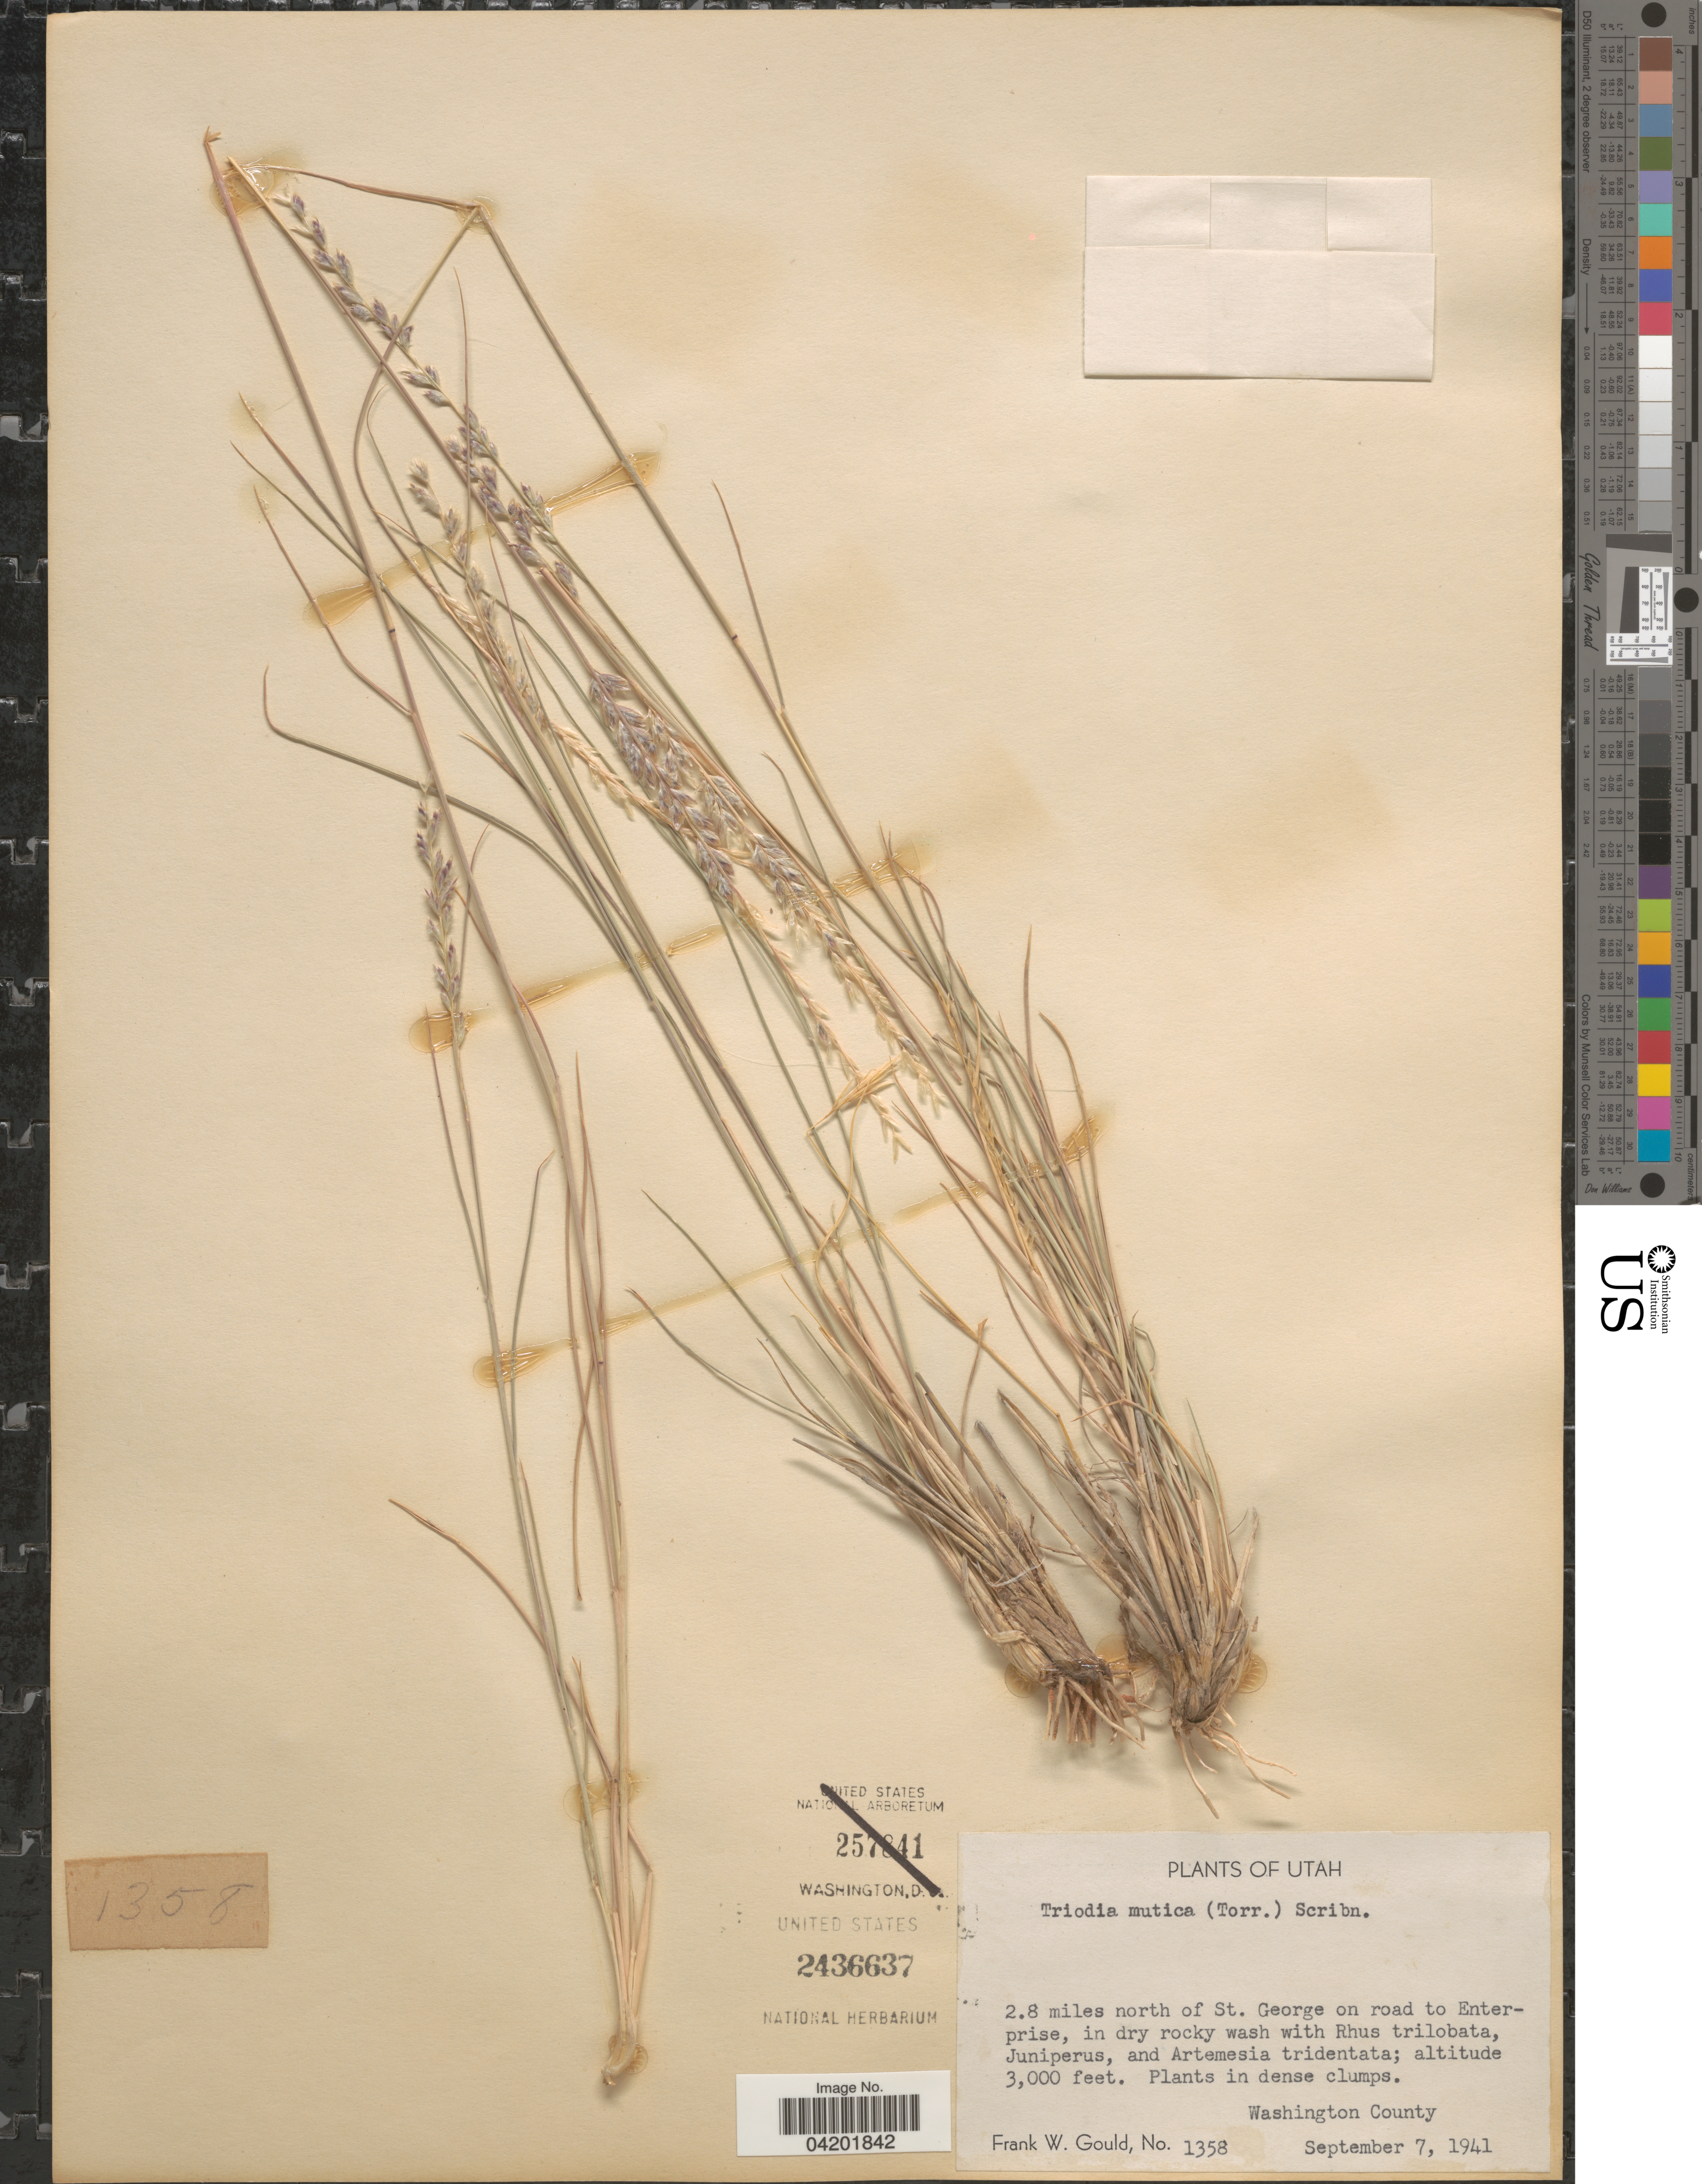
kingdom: Plantae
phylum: Tracheophyta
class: Liliopsida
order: Poales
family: Poaceae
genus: Tridentopsis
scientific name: Tridentopsis mutica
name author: (Torr.) P.M. Peterson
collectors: F. W. Gould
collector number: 1358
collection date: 1941-09-07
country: United States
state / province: Utah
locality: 2.8 miles north of St. George on road to Enterprise.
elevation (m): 914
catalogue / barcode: US 2436637